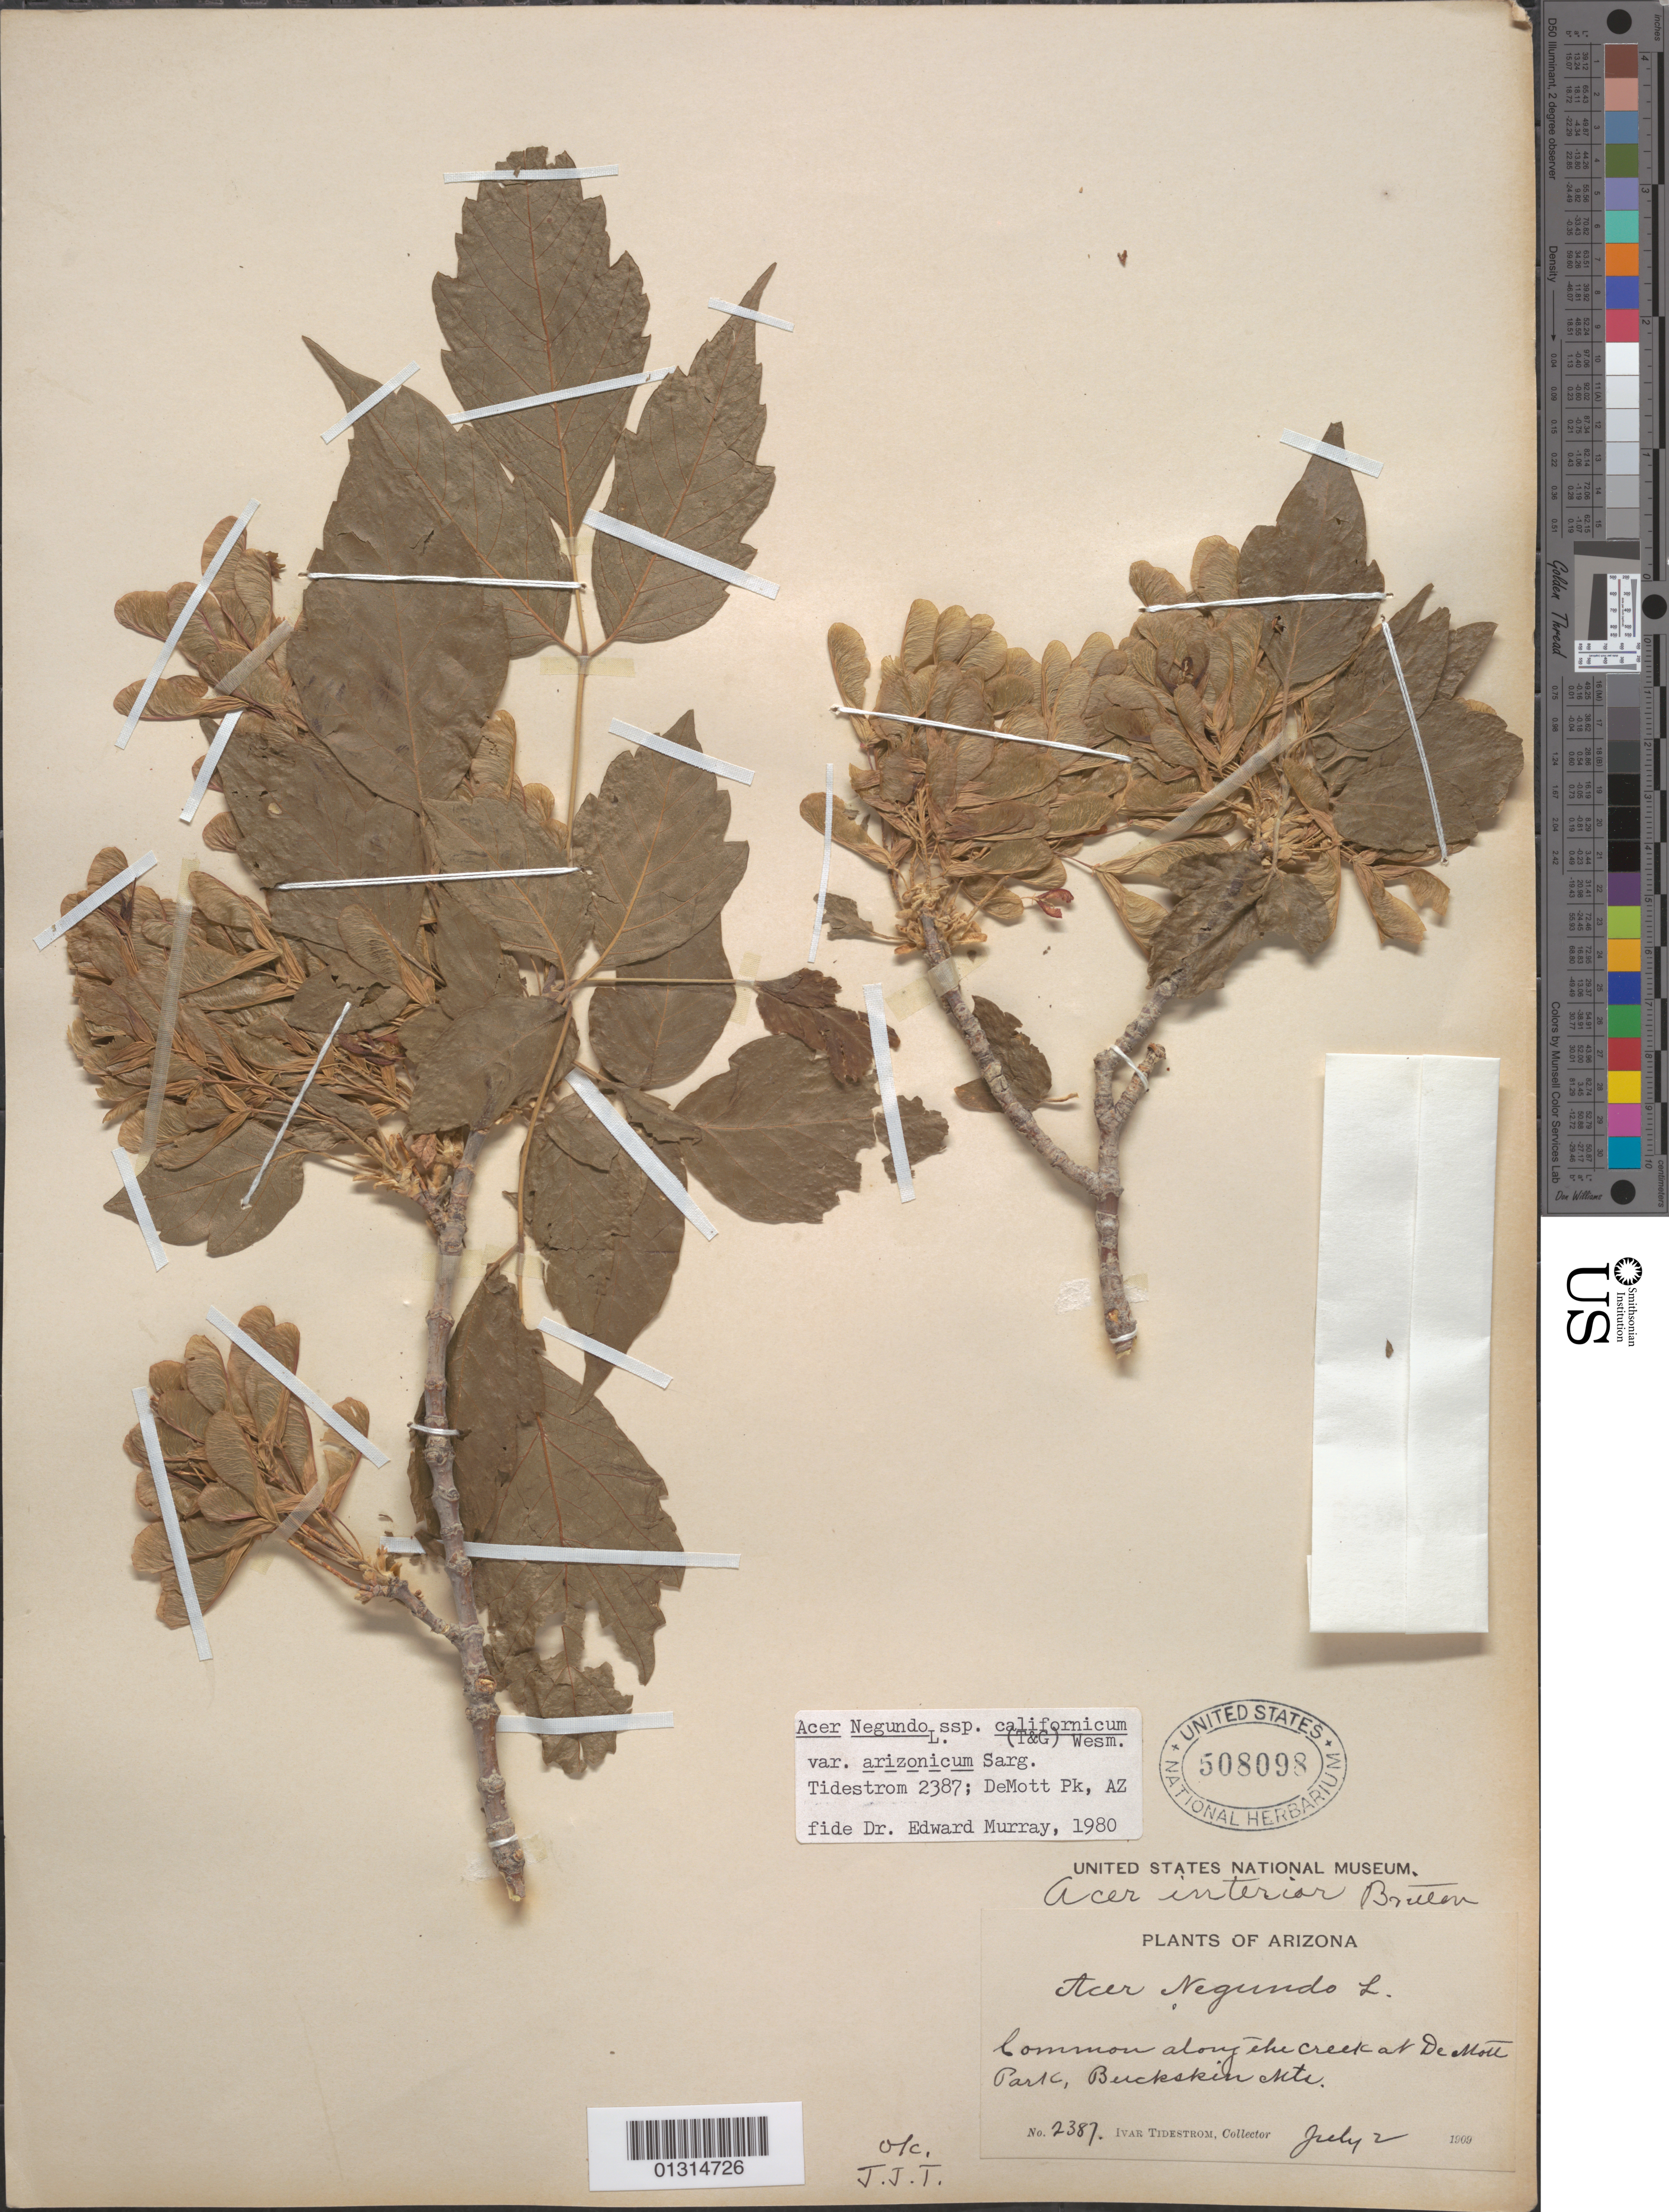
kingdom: Plantae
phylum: Tracheophyta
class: Magnoliopsida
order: Sapindales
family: Sapindaceae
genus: Acer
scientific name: Acer negundo subsp. californicum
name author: (Torr. & A. Gray) Wesm.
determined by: Murray, Edward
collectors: I. F. Tidestrom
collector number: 2387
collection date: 1909-07-02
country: United States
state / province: Arizona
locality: DeMott Park, Buckskin Mts.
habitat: Common along the creek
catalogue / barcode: US 508098